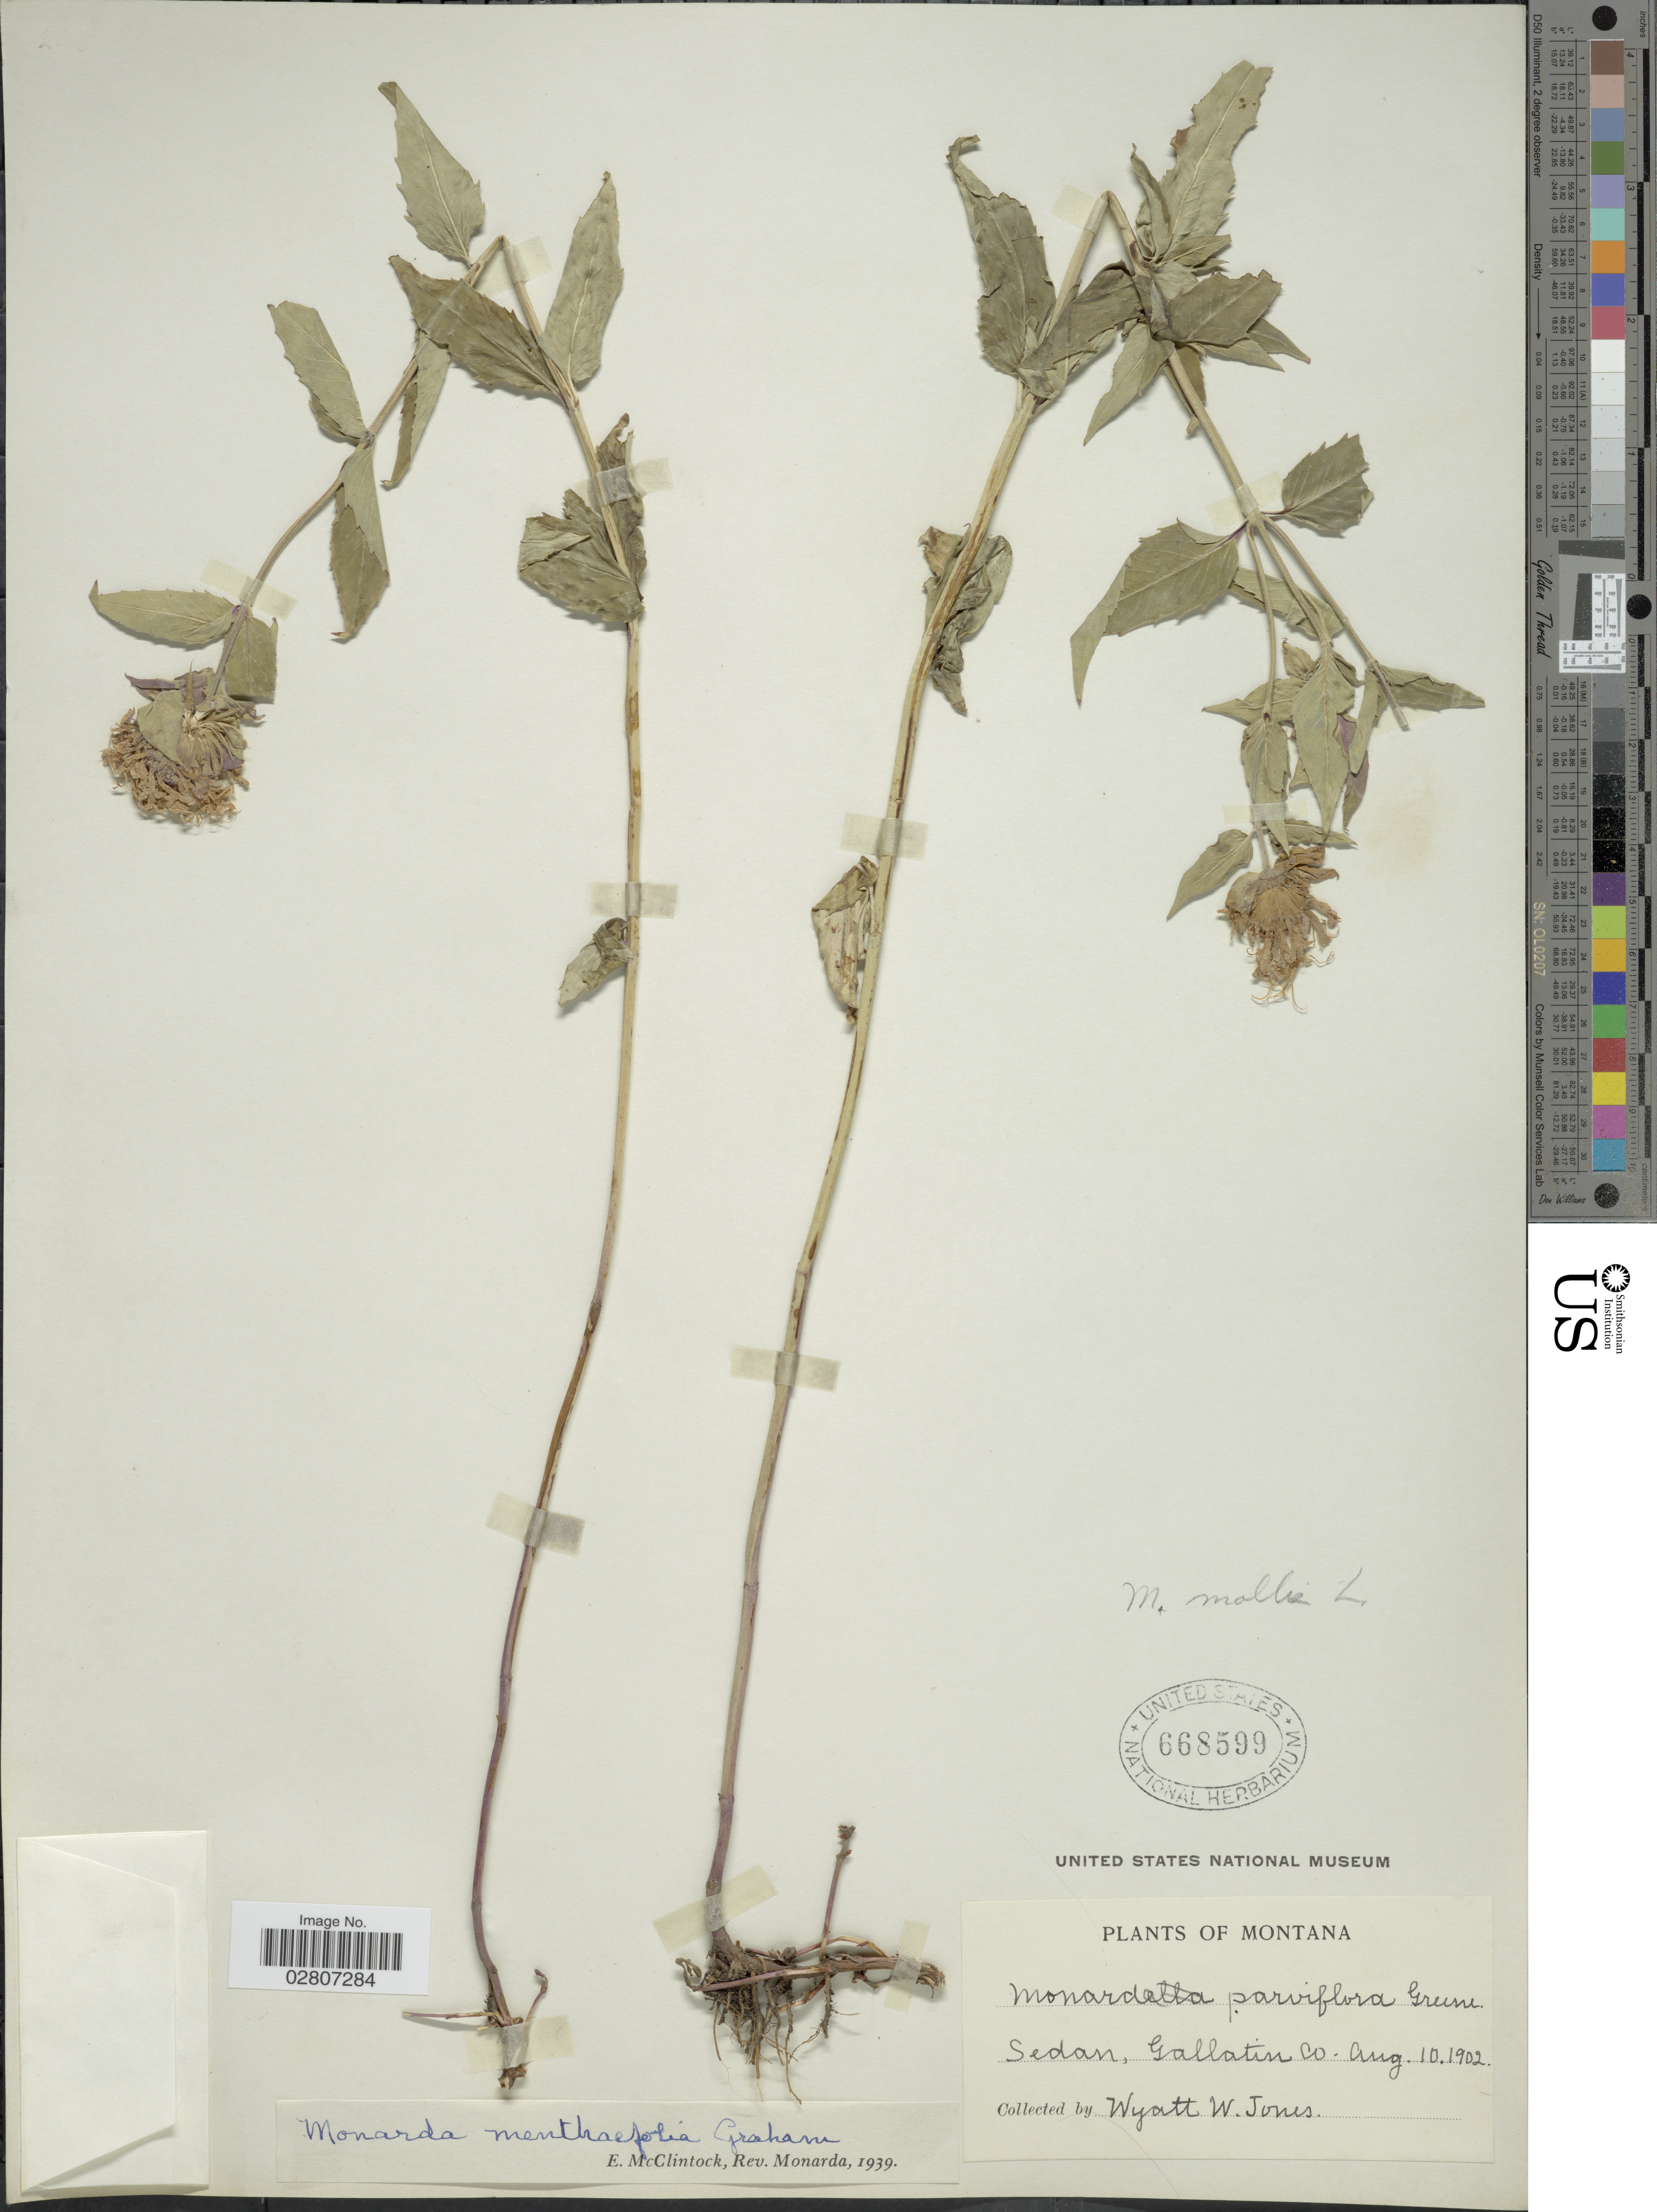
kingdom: Plantae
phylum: Tracheophyta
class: Magnoliopsida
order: Lamiales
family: Lamiaceae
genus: Monarda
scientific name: Monarda fistulosa var. menthifolia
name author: (Graham) Fernald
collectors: W. W. Jones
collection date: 1902-08-10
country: United States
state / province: Montana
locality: Sedan, Gallatin Co.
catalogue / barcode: US 668599